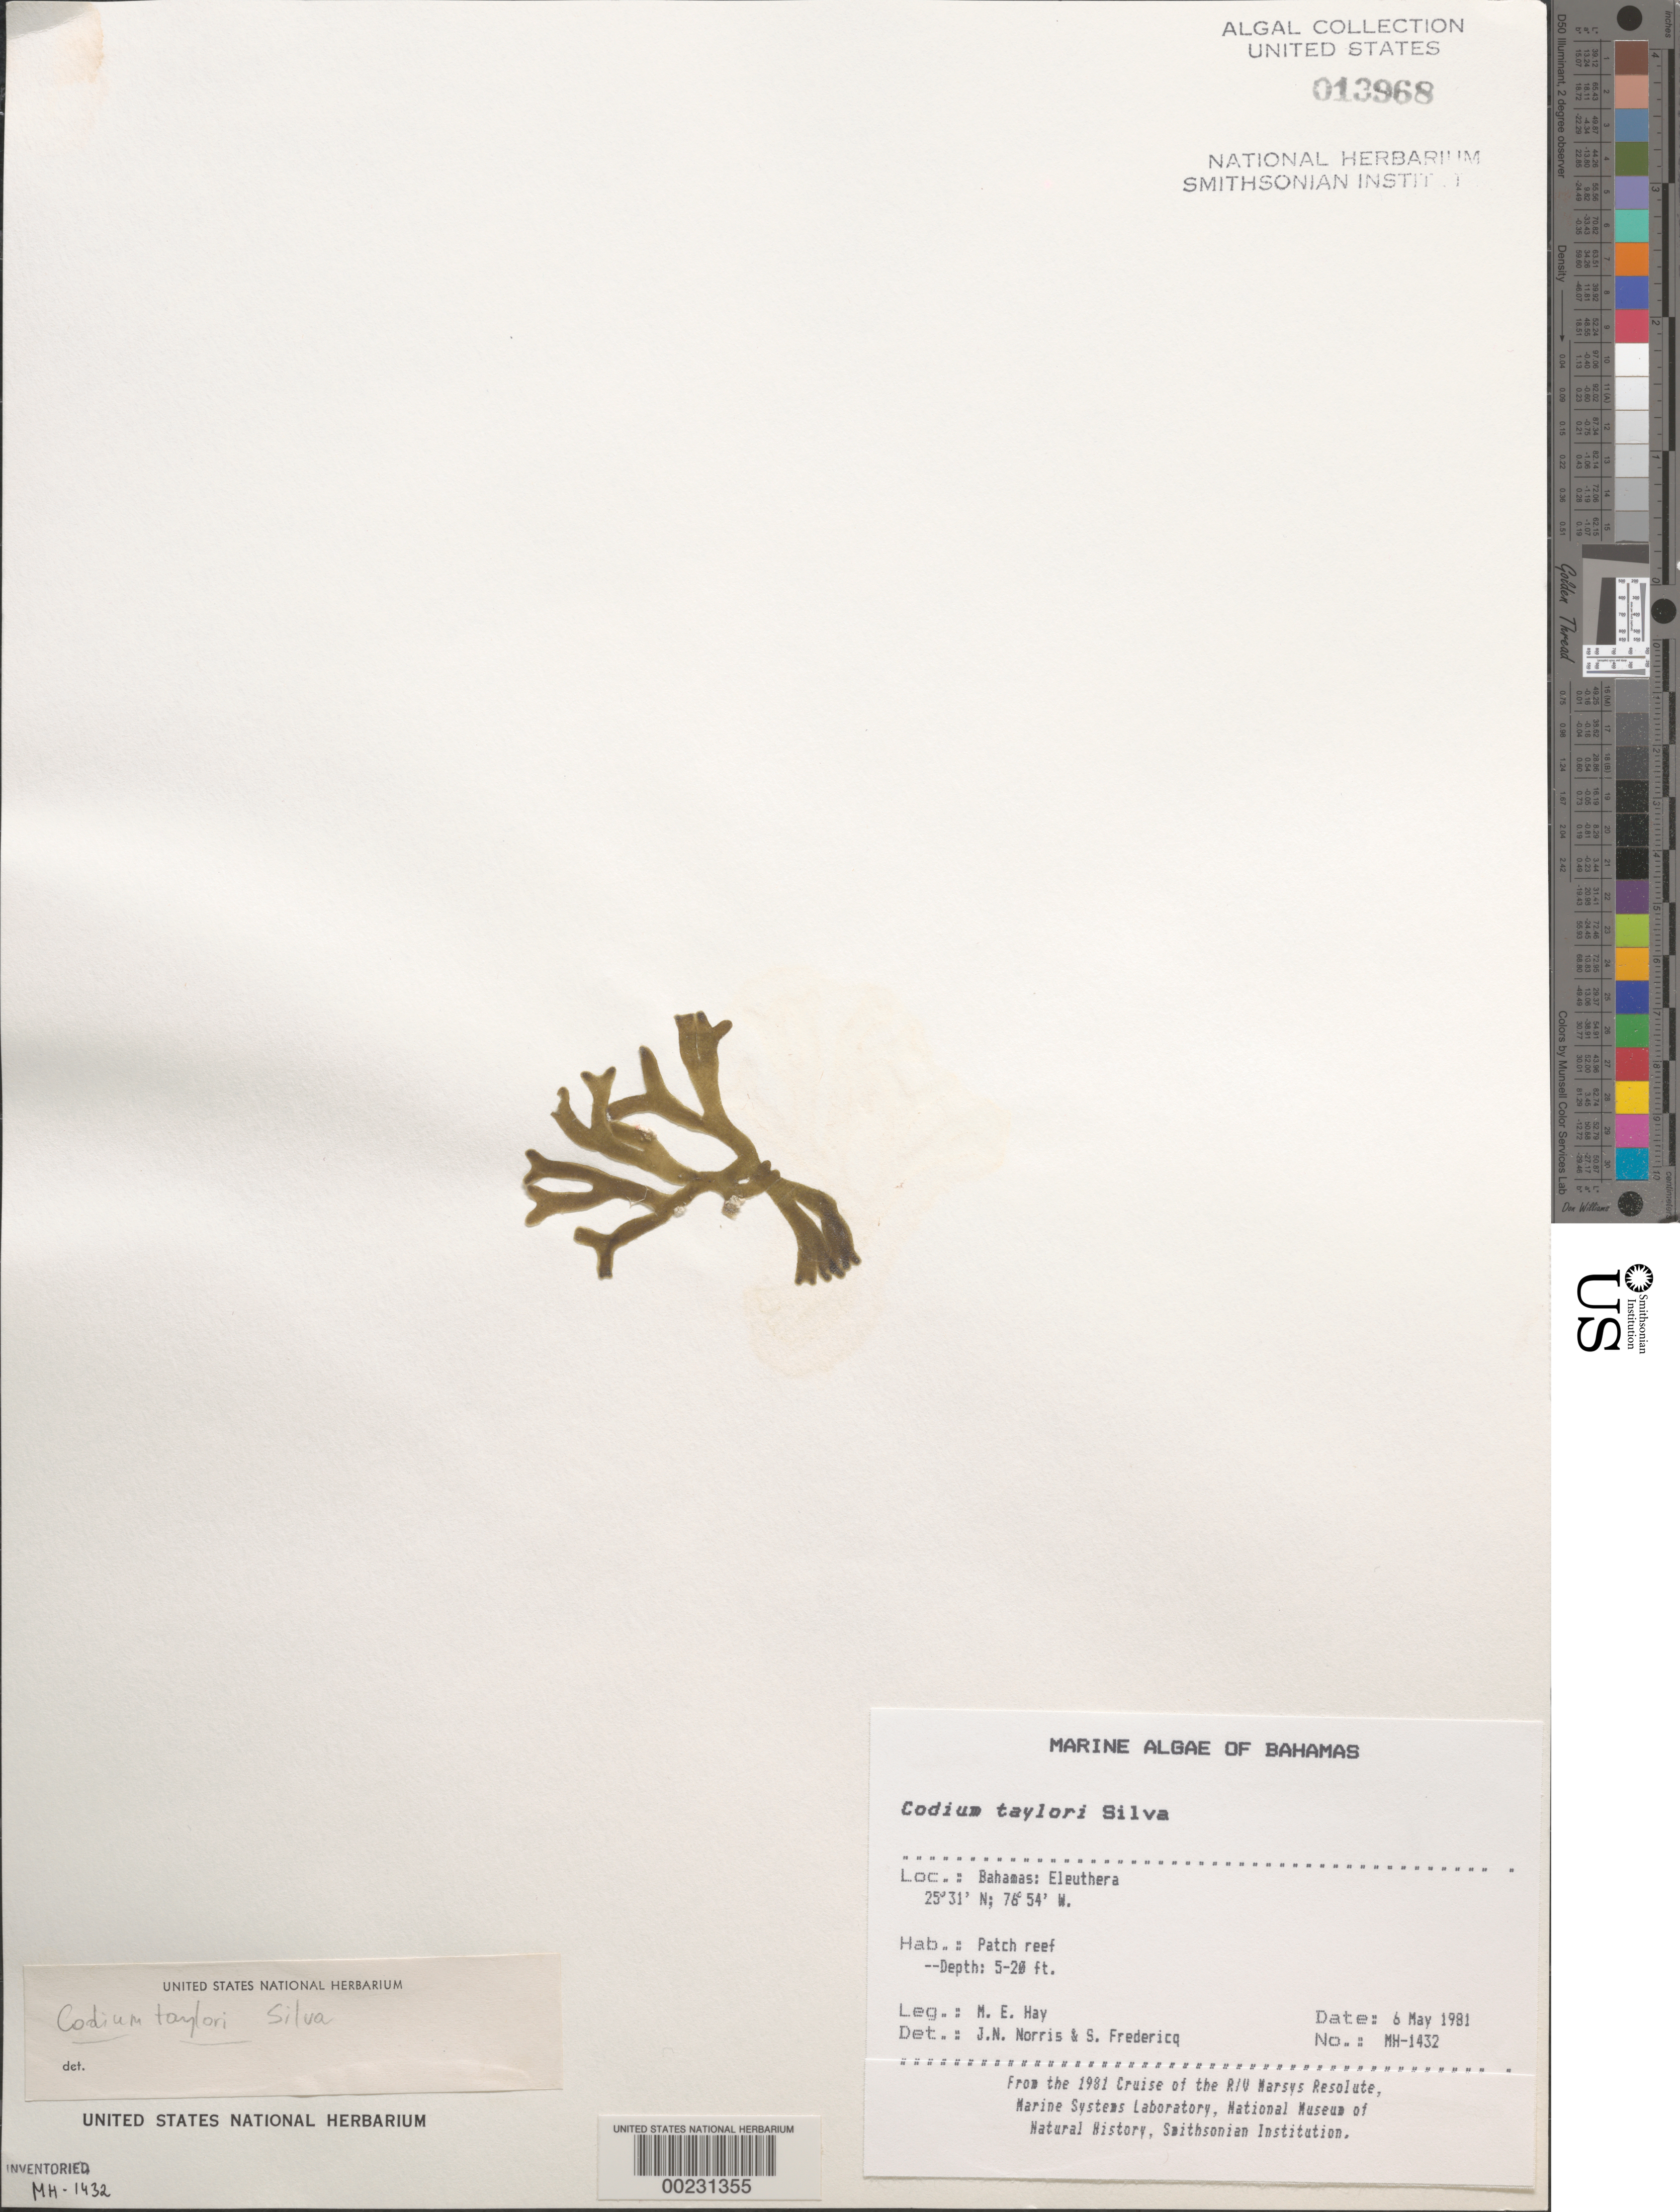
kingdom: Plantae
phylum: Chlorophyta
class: Ulvophyceae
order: Bryopsidales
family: Codiaceae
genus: Codium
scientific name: Codium taylorii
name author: P.C. Silva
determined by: Norris, J. N.; Fredericq, S.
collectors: M. E. Hay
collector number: MEH-1432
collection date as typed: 06 May 1981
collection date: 1981-05-06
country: Bahamas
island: Eleuthera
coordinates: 23 31' N, 76 54' W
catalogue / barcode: US 13968